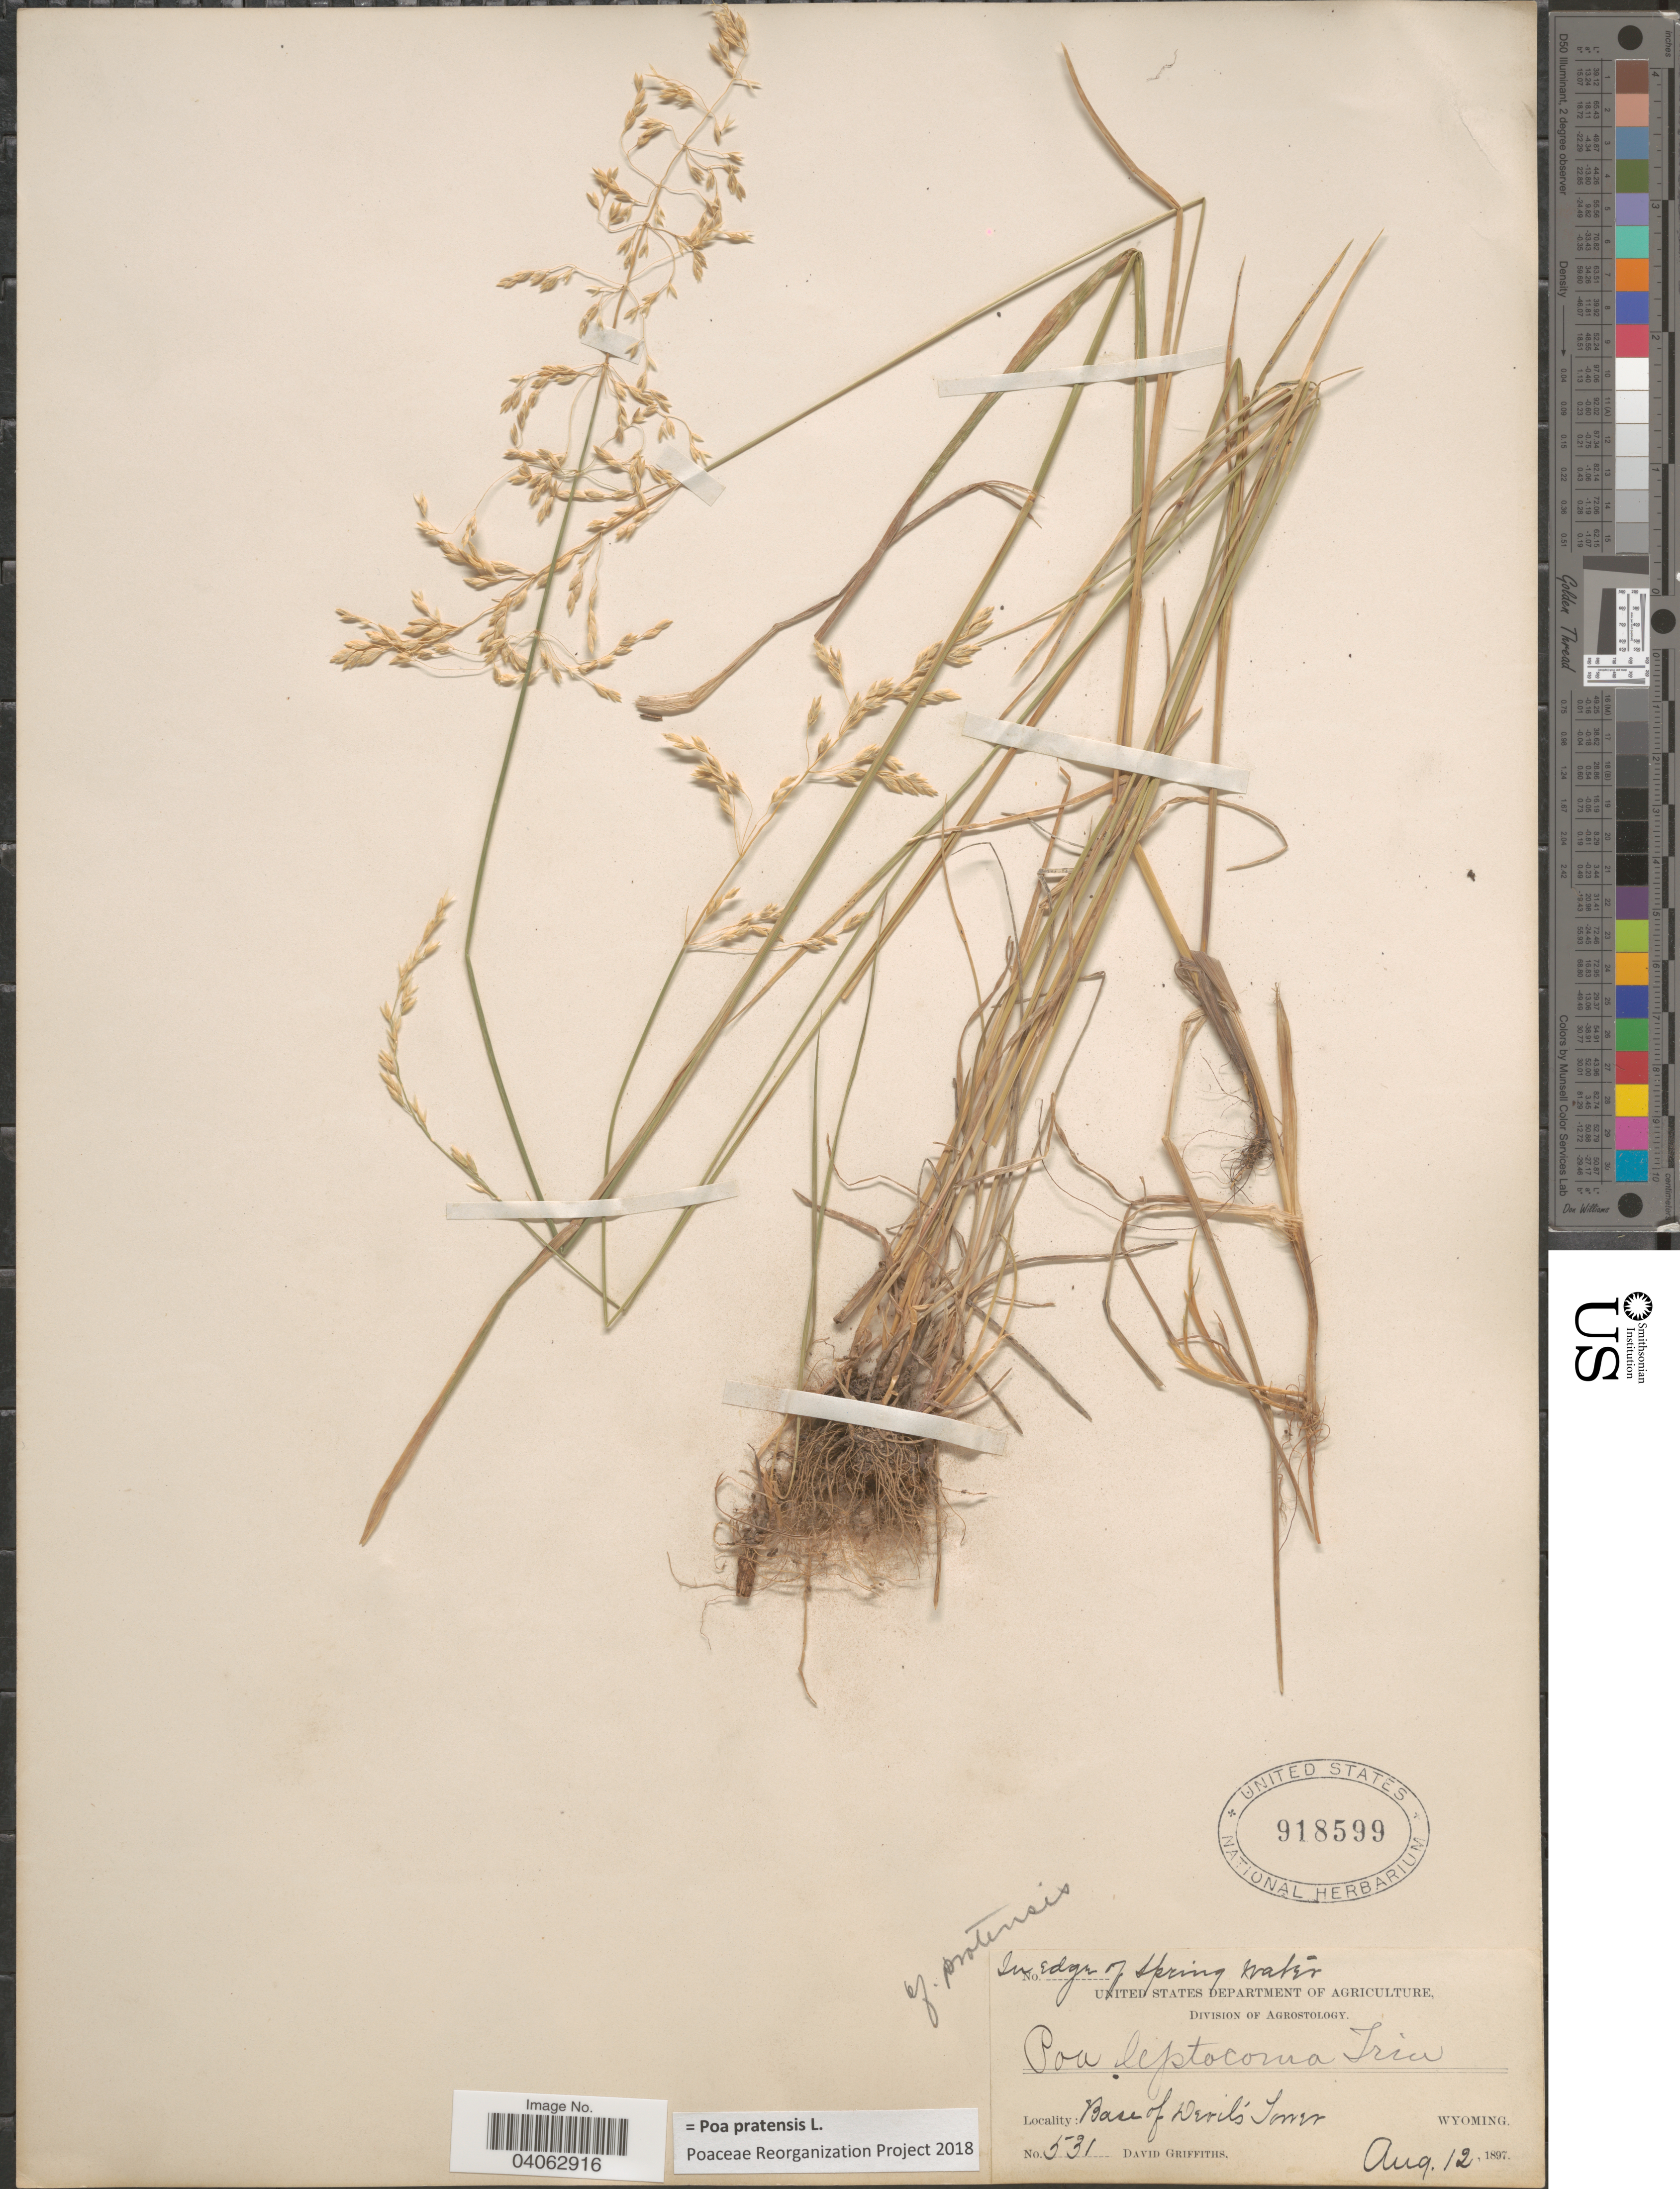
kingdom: Plantae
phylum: Tracheophyta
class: Liliopsida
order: Poales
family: Poaceae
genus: Poa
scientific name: Poa pratensis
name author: L.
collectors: D. Griffiths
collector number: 531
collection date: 1897-08-12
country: United States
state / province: Wyoming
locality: In edge of Spring water. Base of Devil's Tower.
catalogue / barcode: US 918599